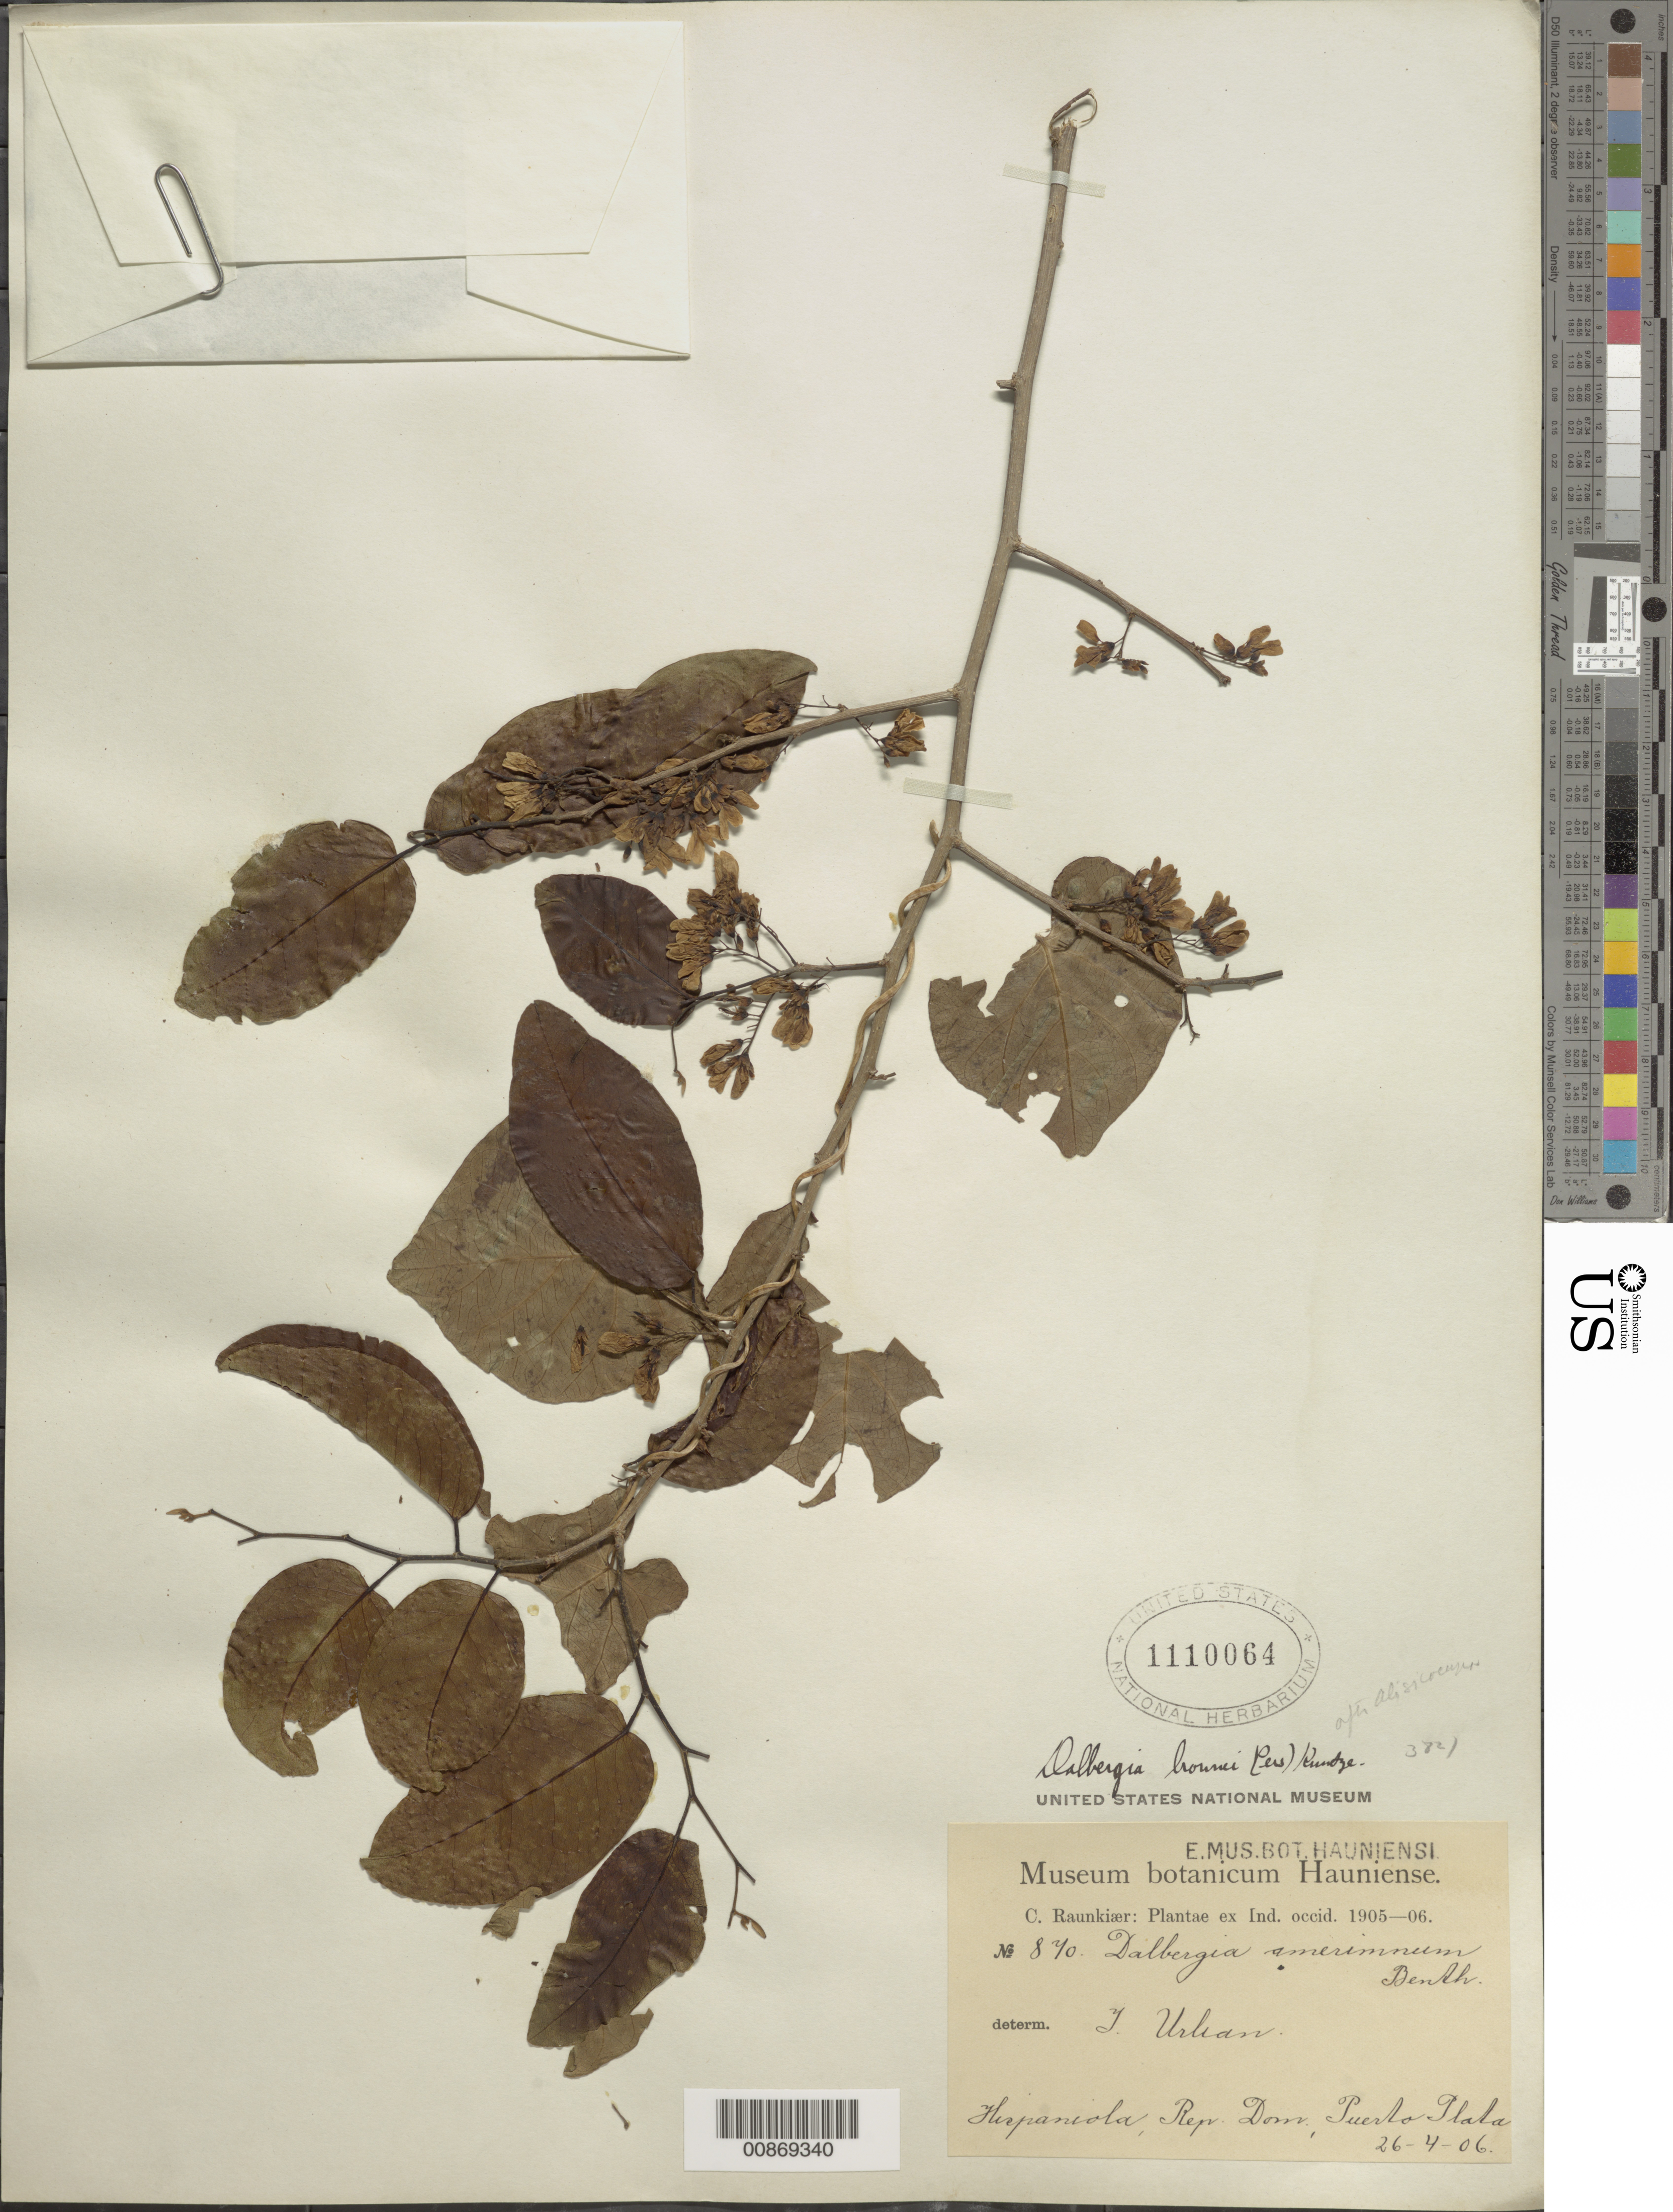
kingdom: Plantae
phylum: Tracheophyta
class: Magnoliopsida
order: Fabales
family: Fabaceae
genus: Dalbergia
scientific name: Dalbergia brownei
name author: (Jacq.) Schinz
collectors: C. C. Raunkiaer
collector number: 870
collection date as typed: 26 Apr 1906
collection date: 1906-04-26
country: Dominican Republic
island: Hispaniola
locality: Puerto Plata.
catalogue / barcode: US 1110064